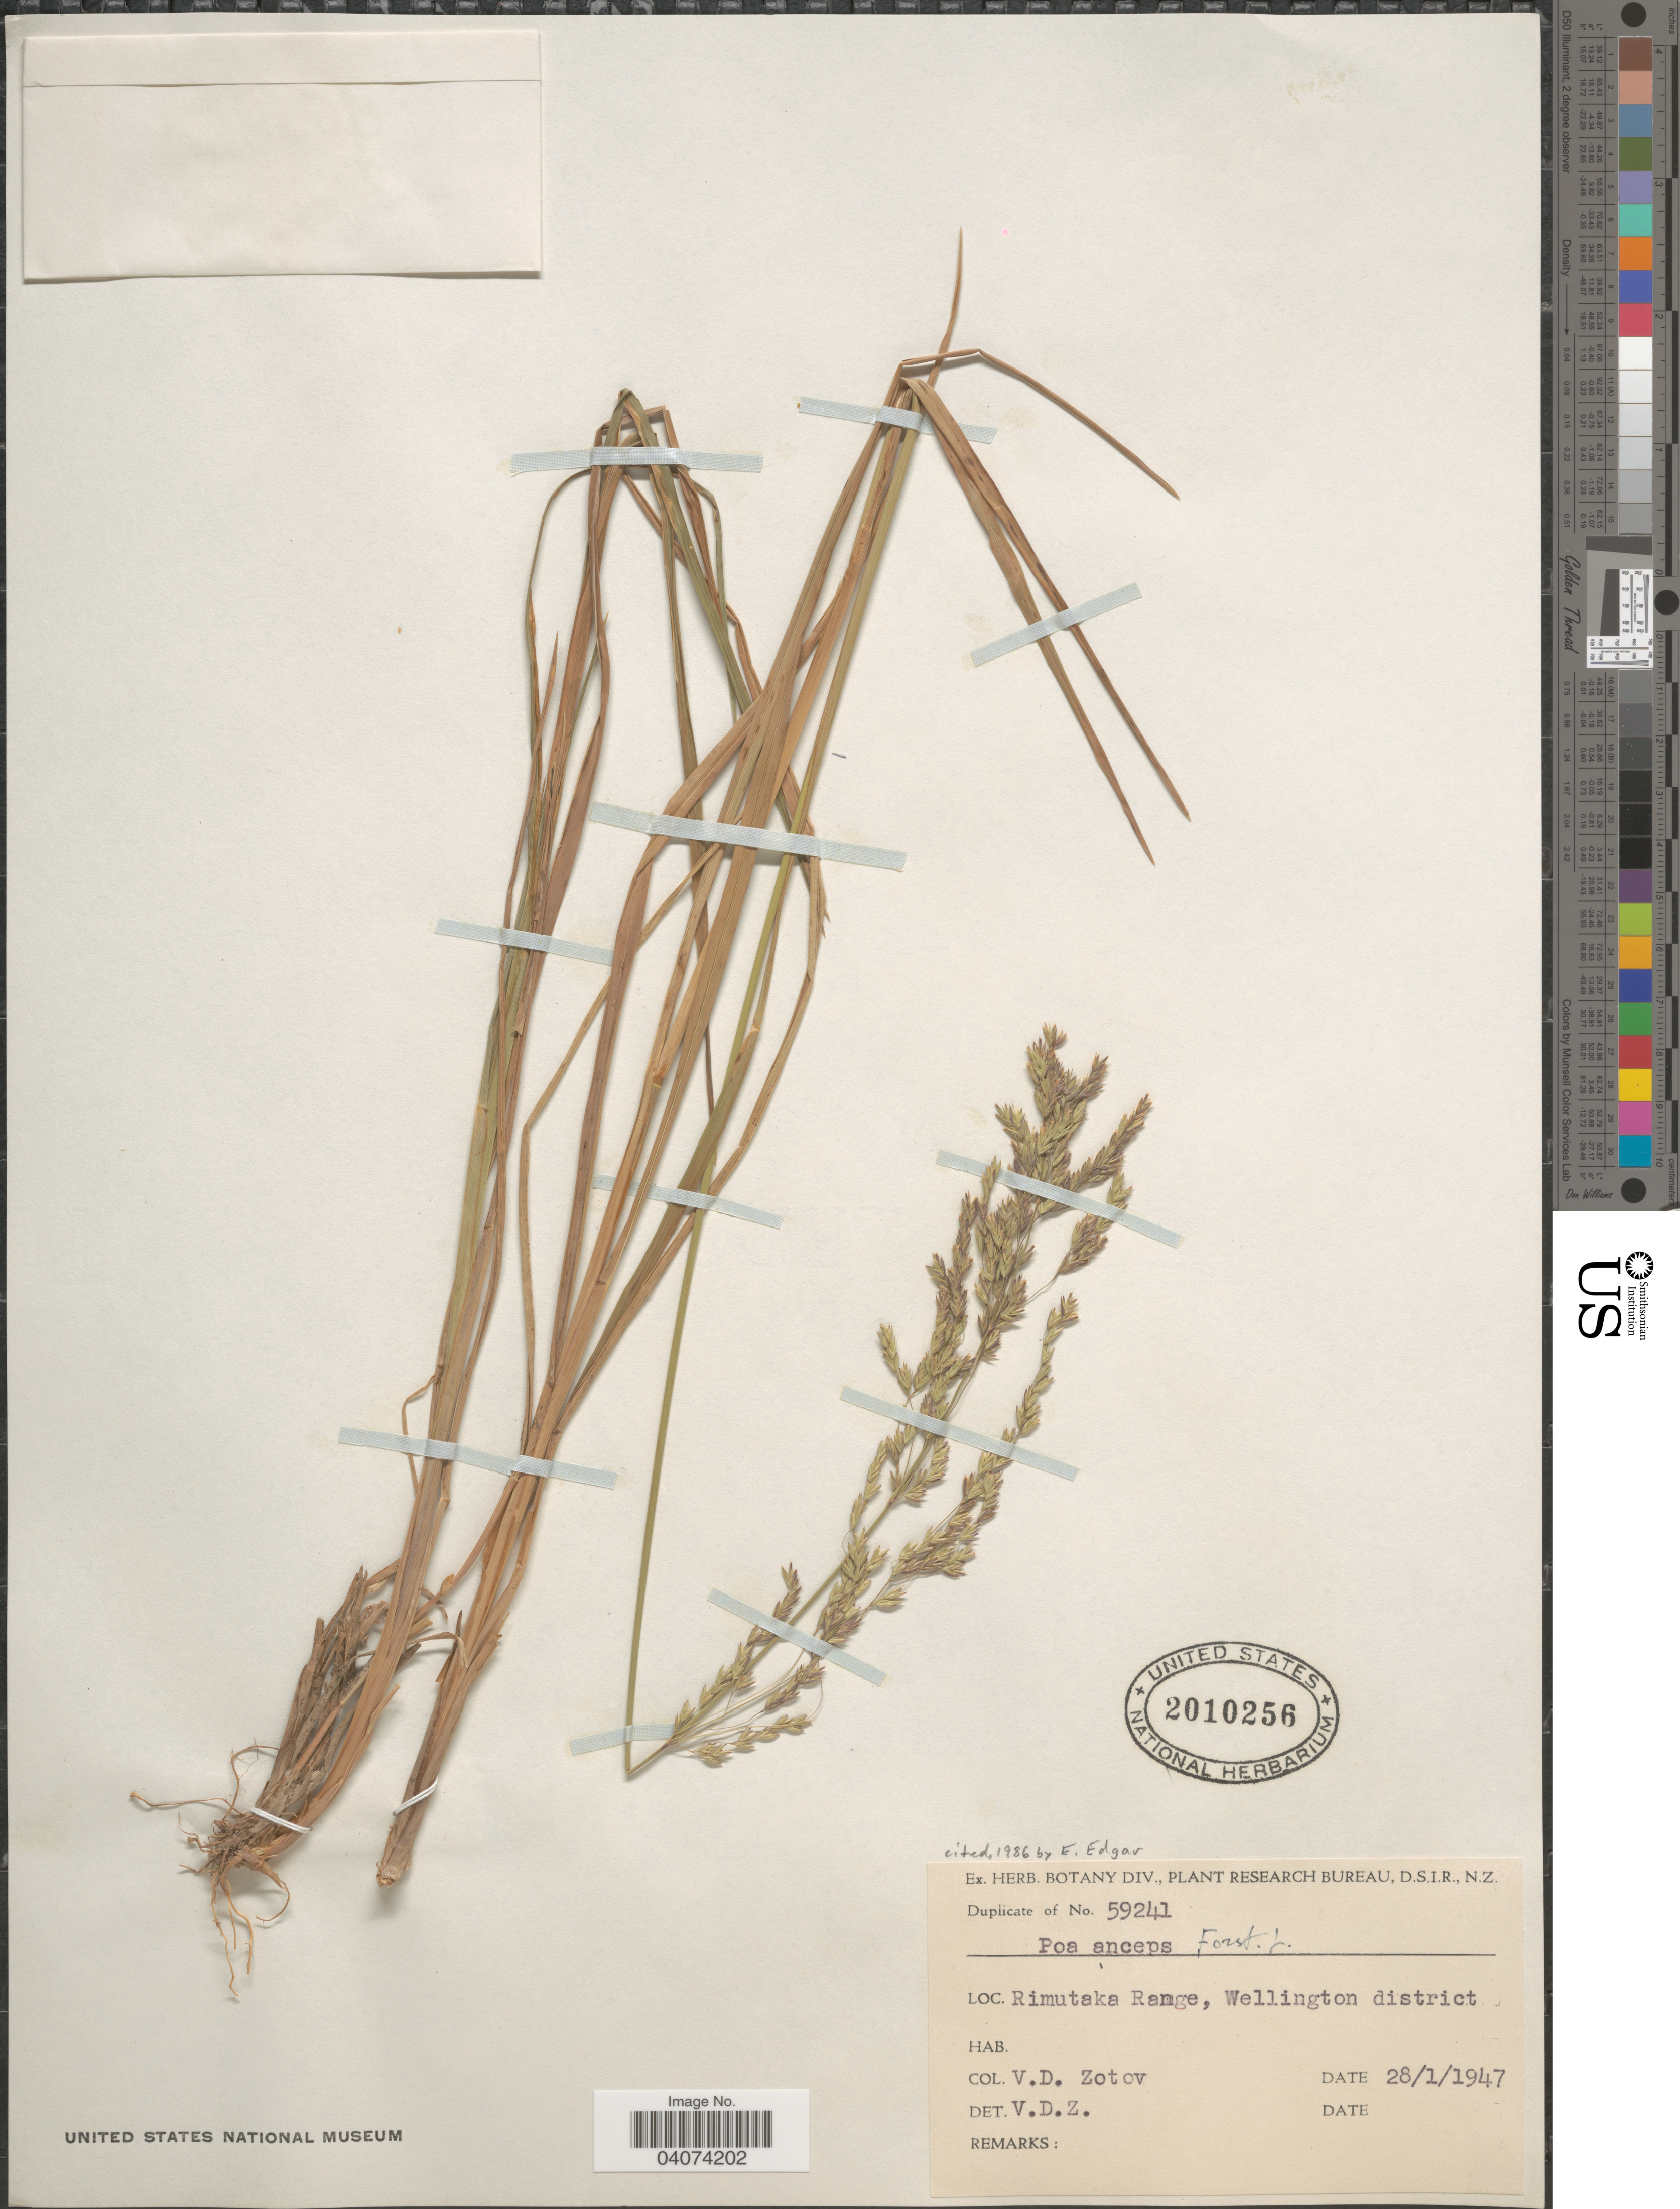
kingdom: Plantae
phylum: Tracheophyta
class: Liliopsida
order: Poales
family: Poaceae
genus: Poa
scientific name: Poa anceps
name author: G. Forst.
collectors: V. Zotov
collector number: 59241?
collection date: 1947-01-28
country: New Zealand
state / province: Wellington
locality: Rimutaka Range, Wellington district.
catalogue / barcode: US 2010256